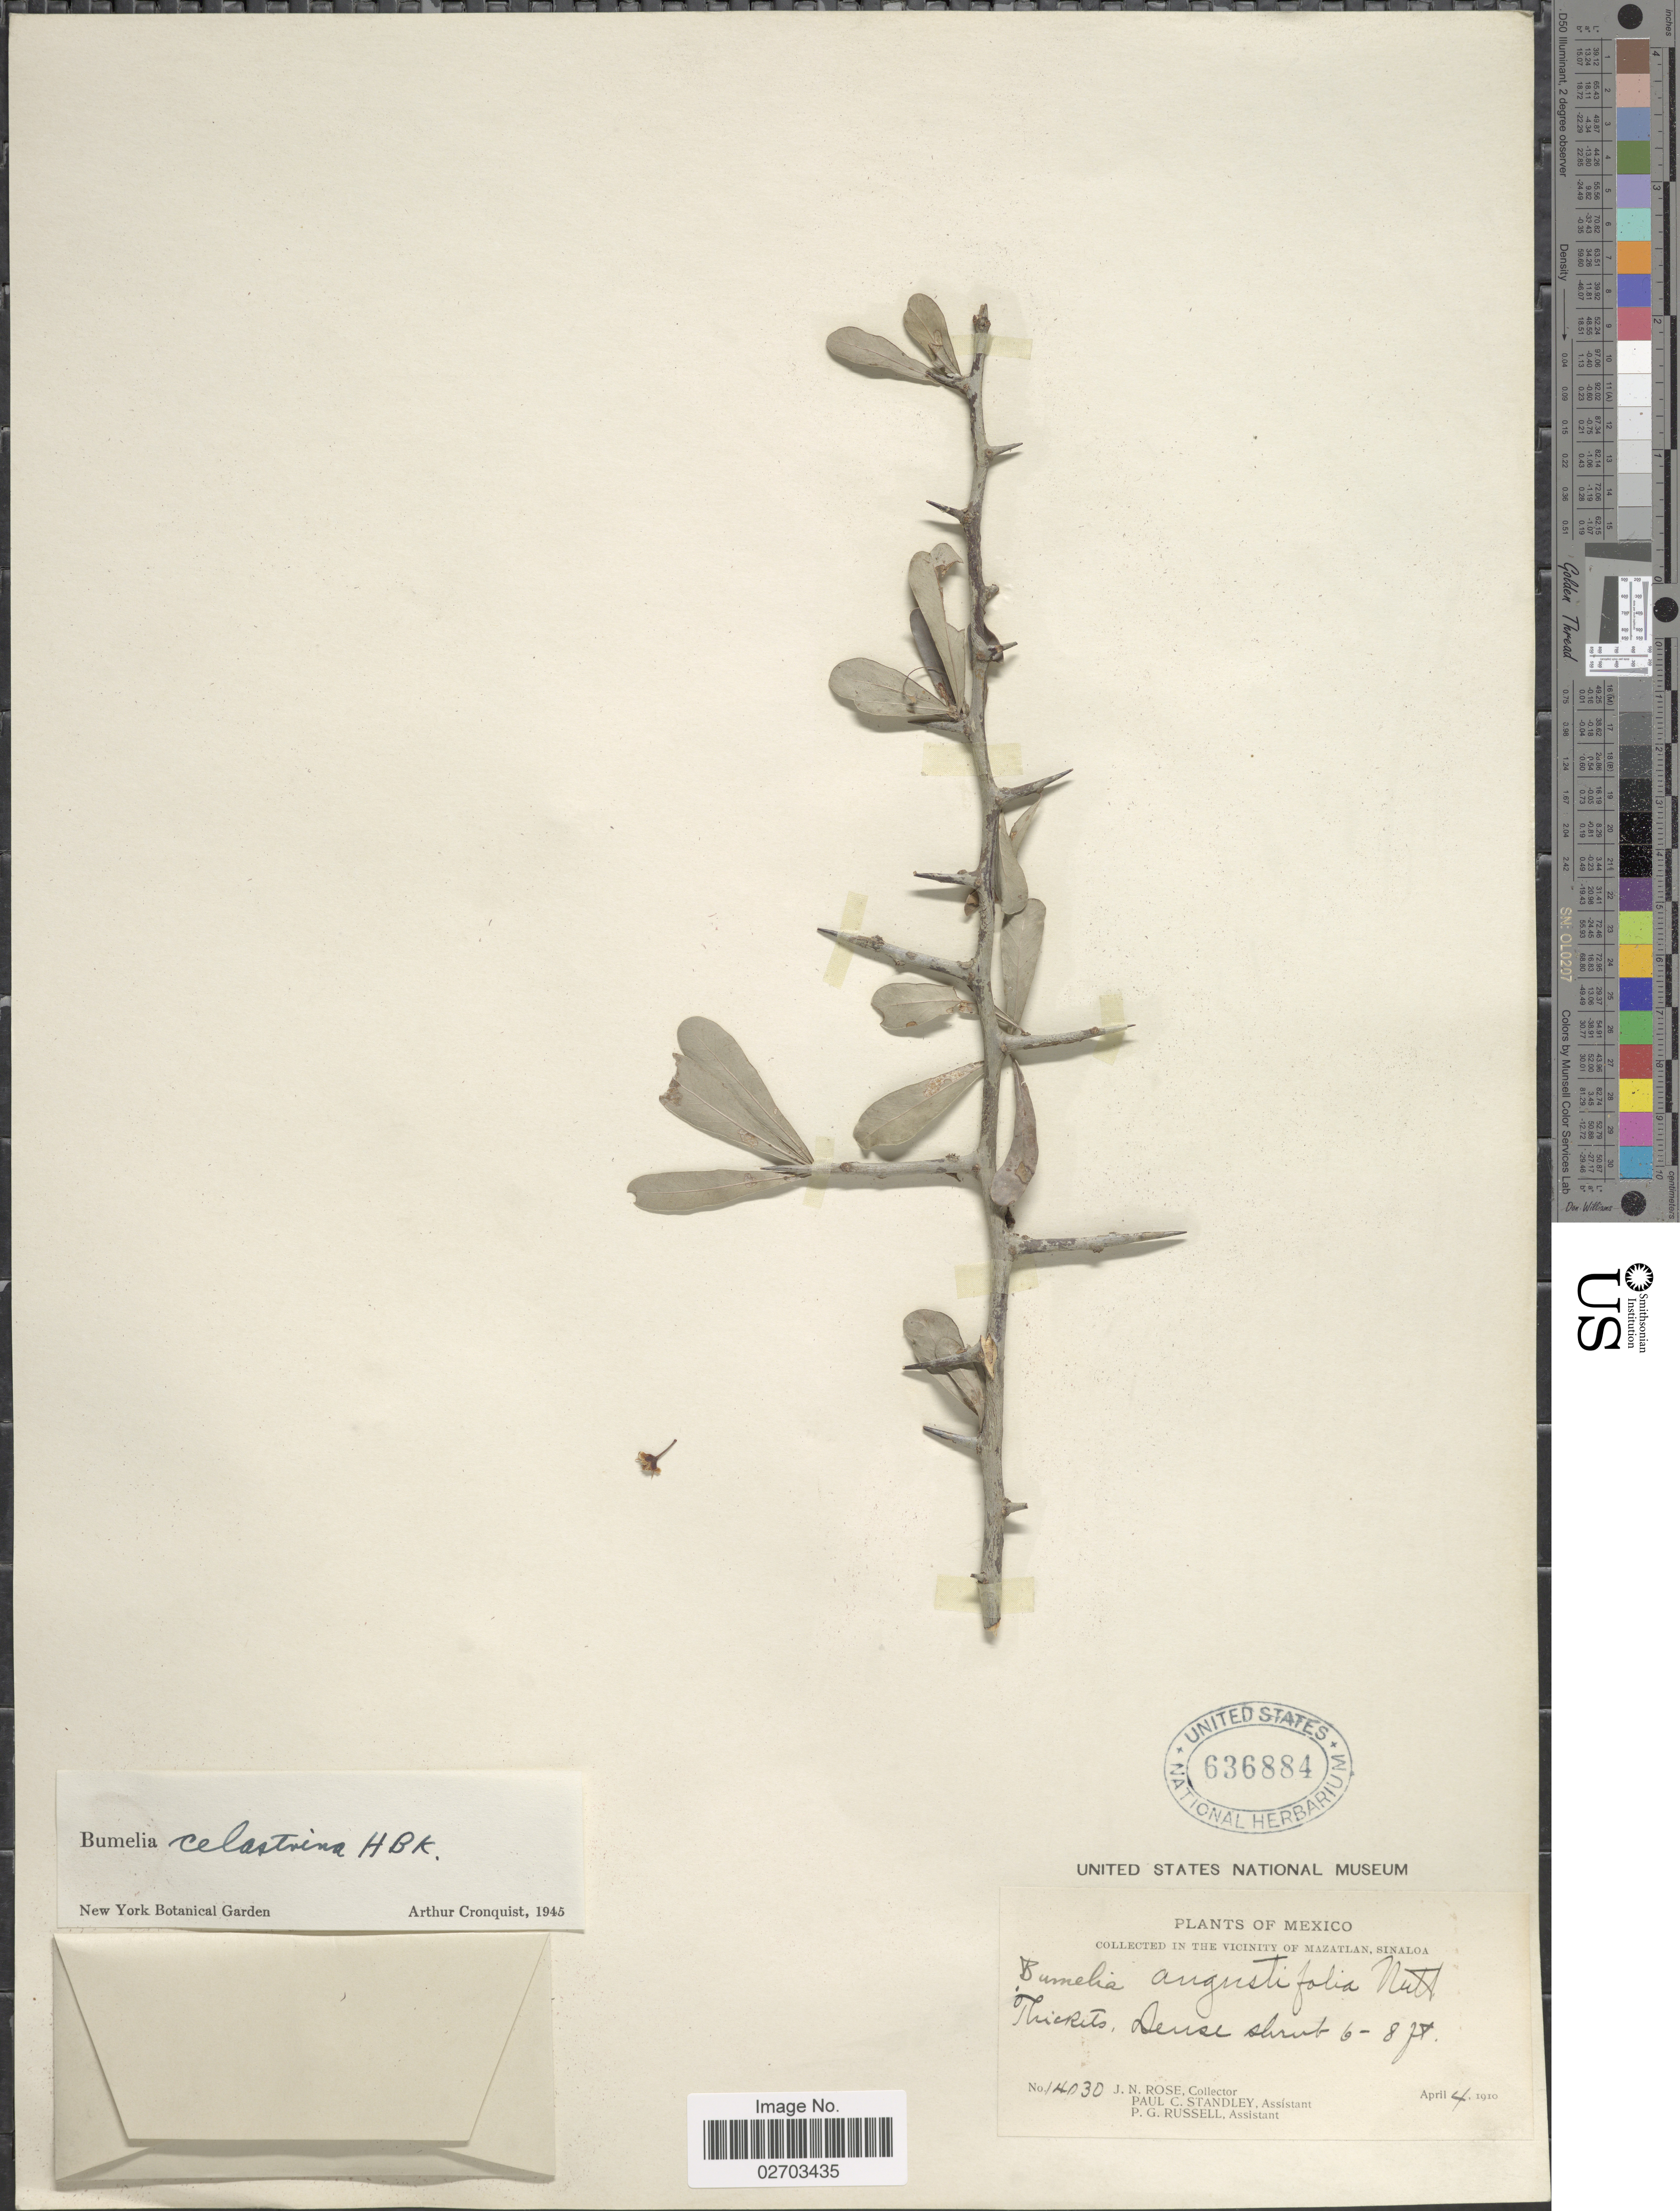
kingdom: Plantae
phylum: Tracheophyta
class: Magnoliopsida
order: Ericales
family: Sapotaceae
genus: Sideroxylon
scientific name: Sideroxylon celastrinum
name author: (Kunth) T.D. Penn.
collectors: J. N. Rose, P. C. Standley & P. G. Russell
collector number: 14030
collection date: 1910-04-04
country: Mexico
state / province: Sinaloa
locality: Vicinity of Mazatlan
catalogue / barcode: US 636884